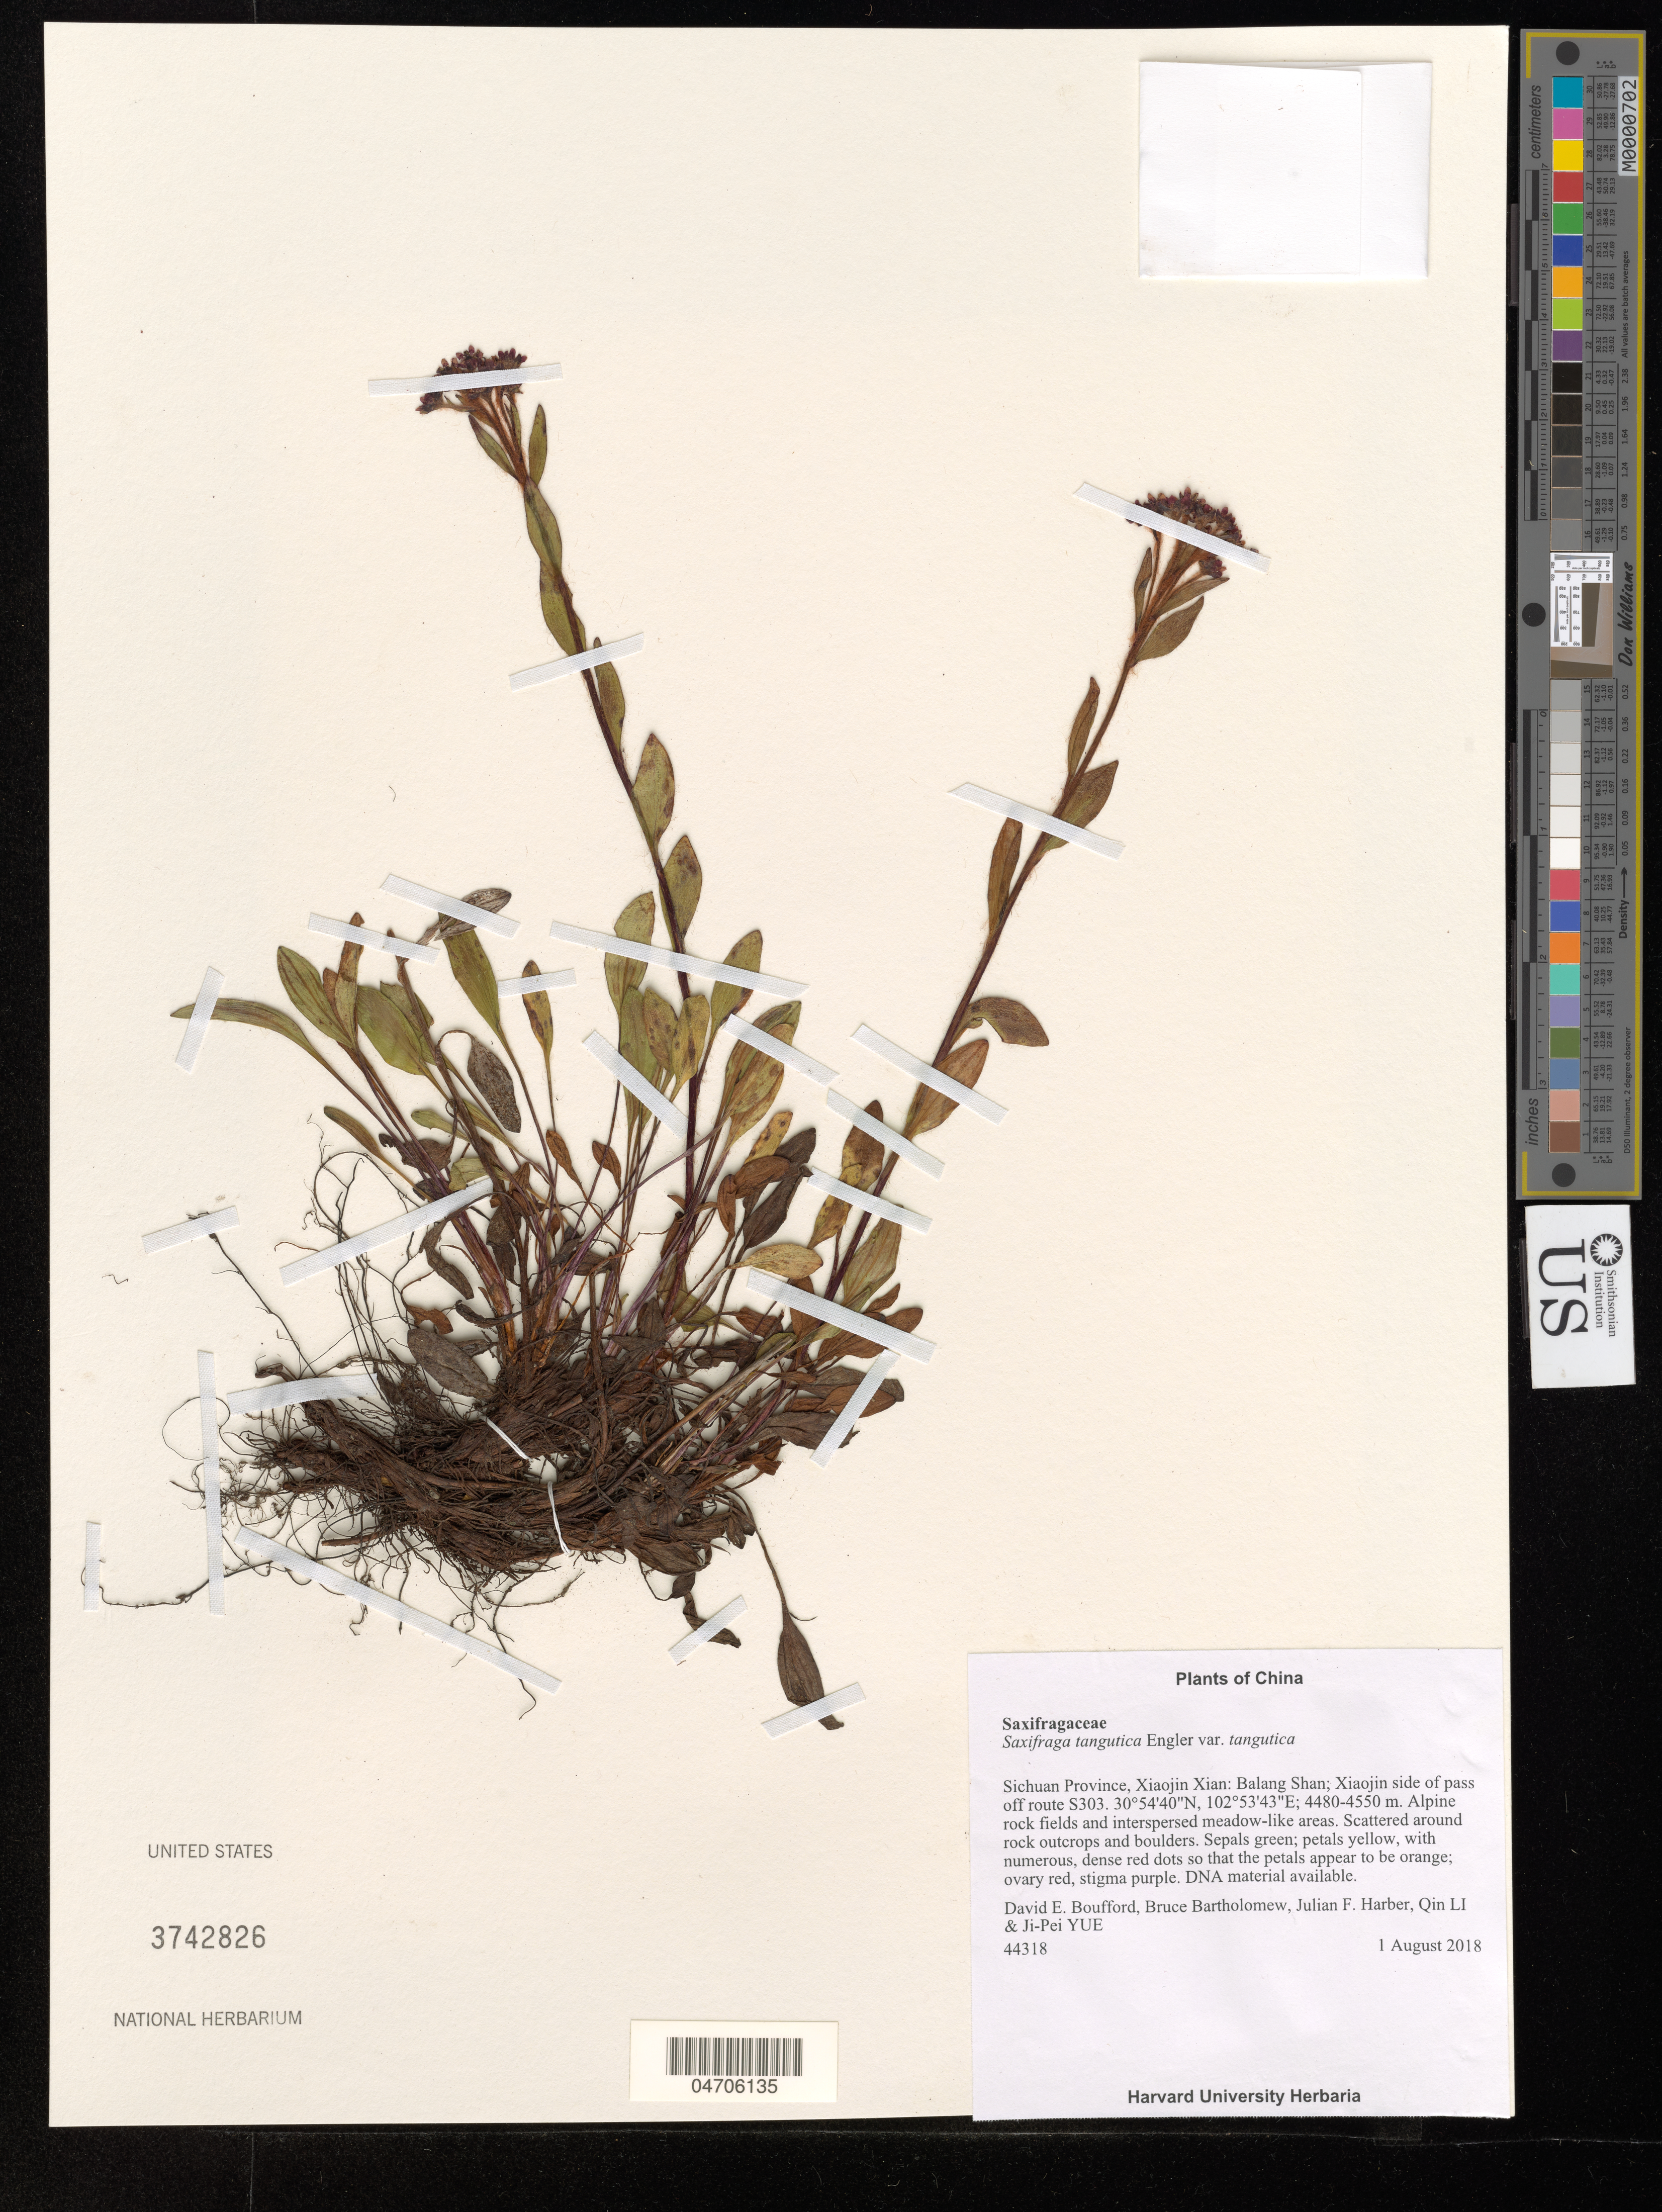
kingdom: Plantae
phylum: Tracheophyta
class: Magnoliopsida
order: Saxifragales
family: Saxifragaceae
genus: Saxifraga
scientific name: Saxifraga tangutica var. tangutica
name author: Engl.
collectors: D. E. Boufford, B. Bartholomew, J. Harber, Q. Li & J. Yue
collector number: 44318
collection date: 2018-08-01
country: China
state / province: Sichuan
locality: Xiaojin Xian: Balang Shan; Xiaojin side of pass off route S303.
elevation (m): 4480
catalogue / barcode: US 3742826